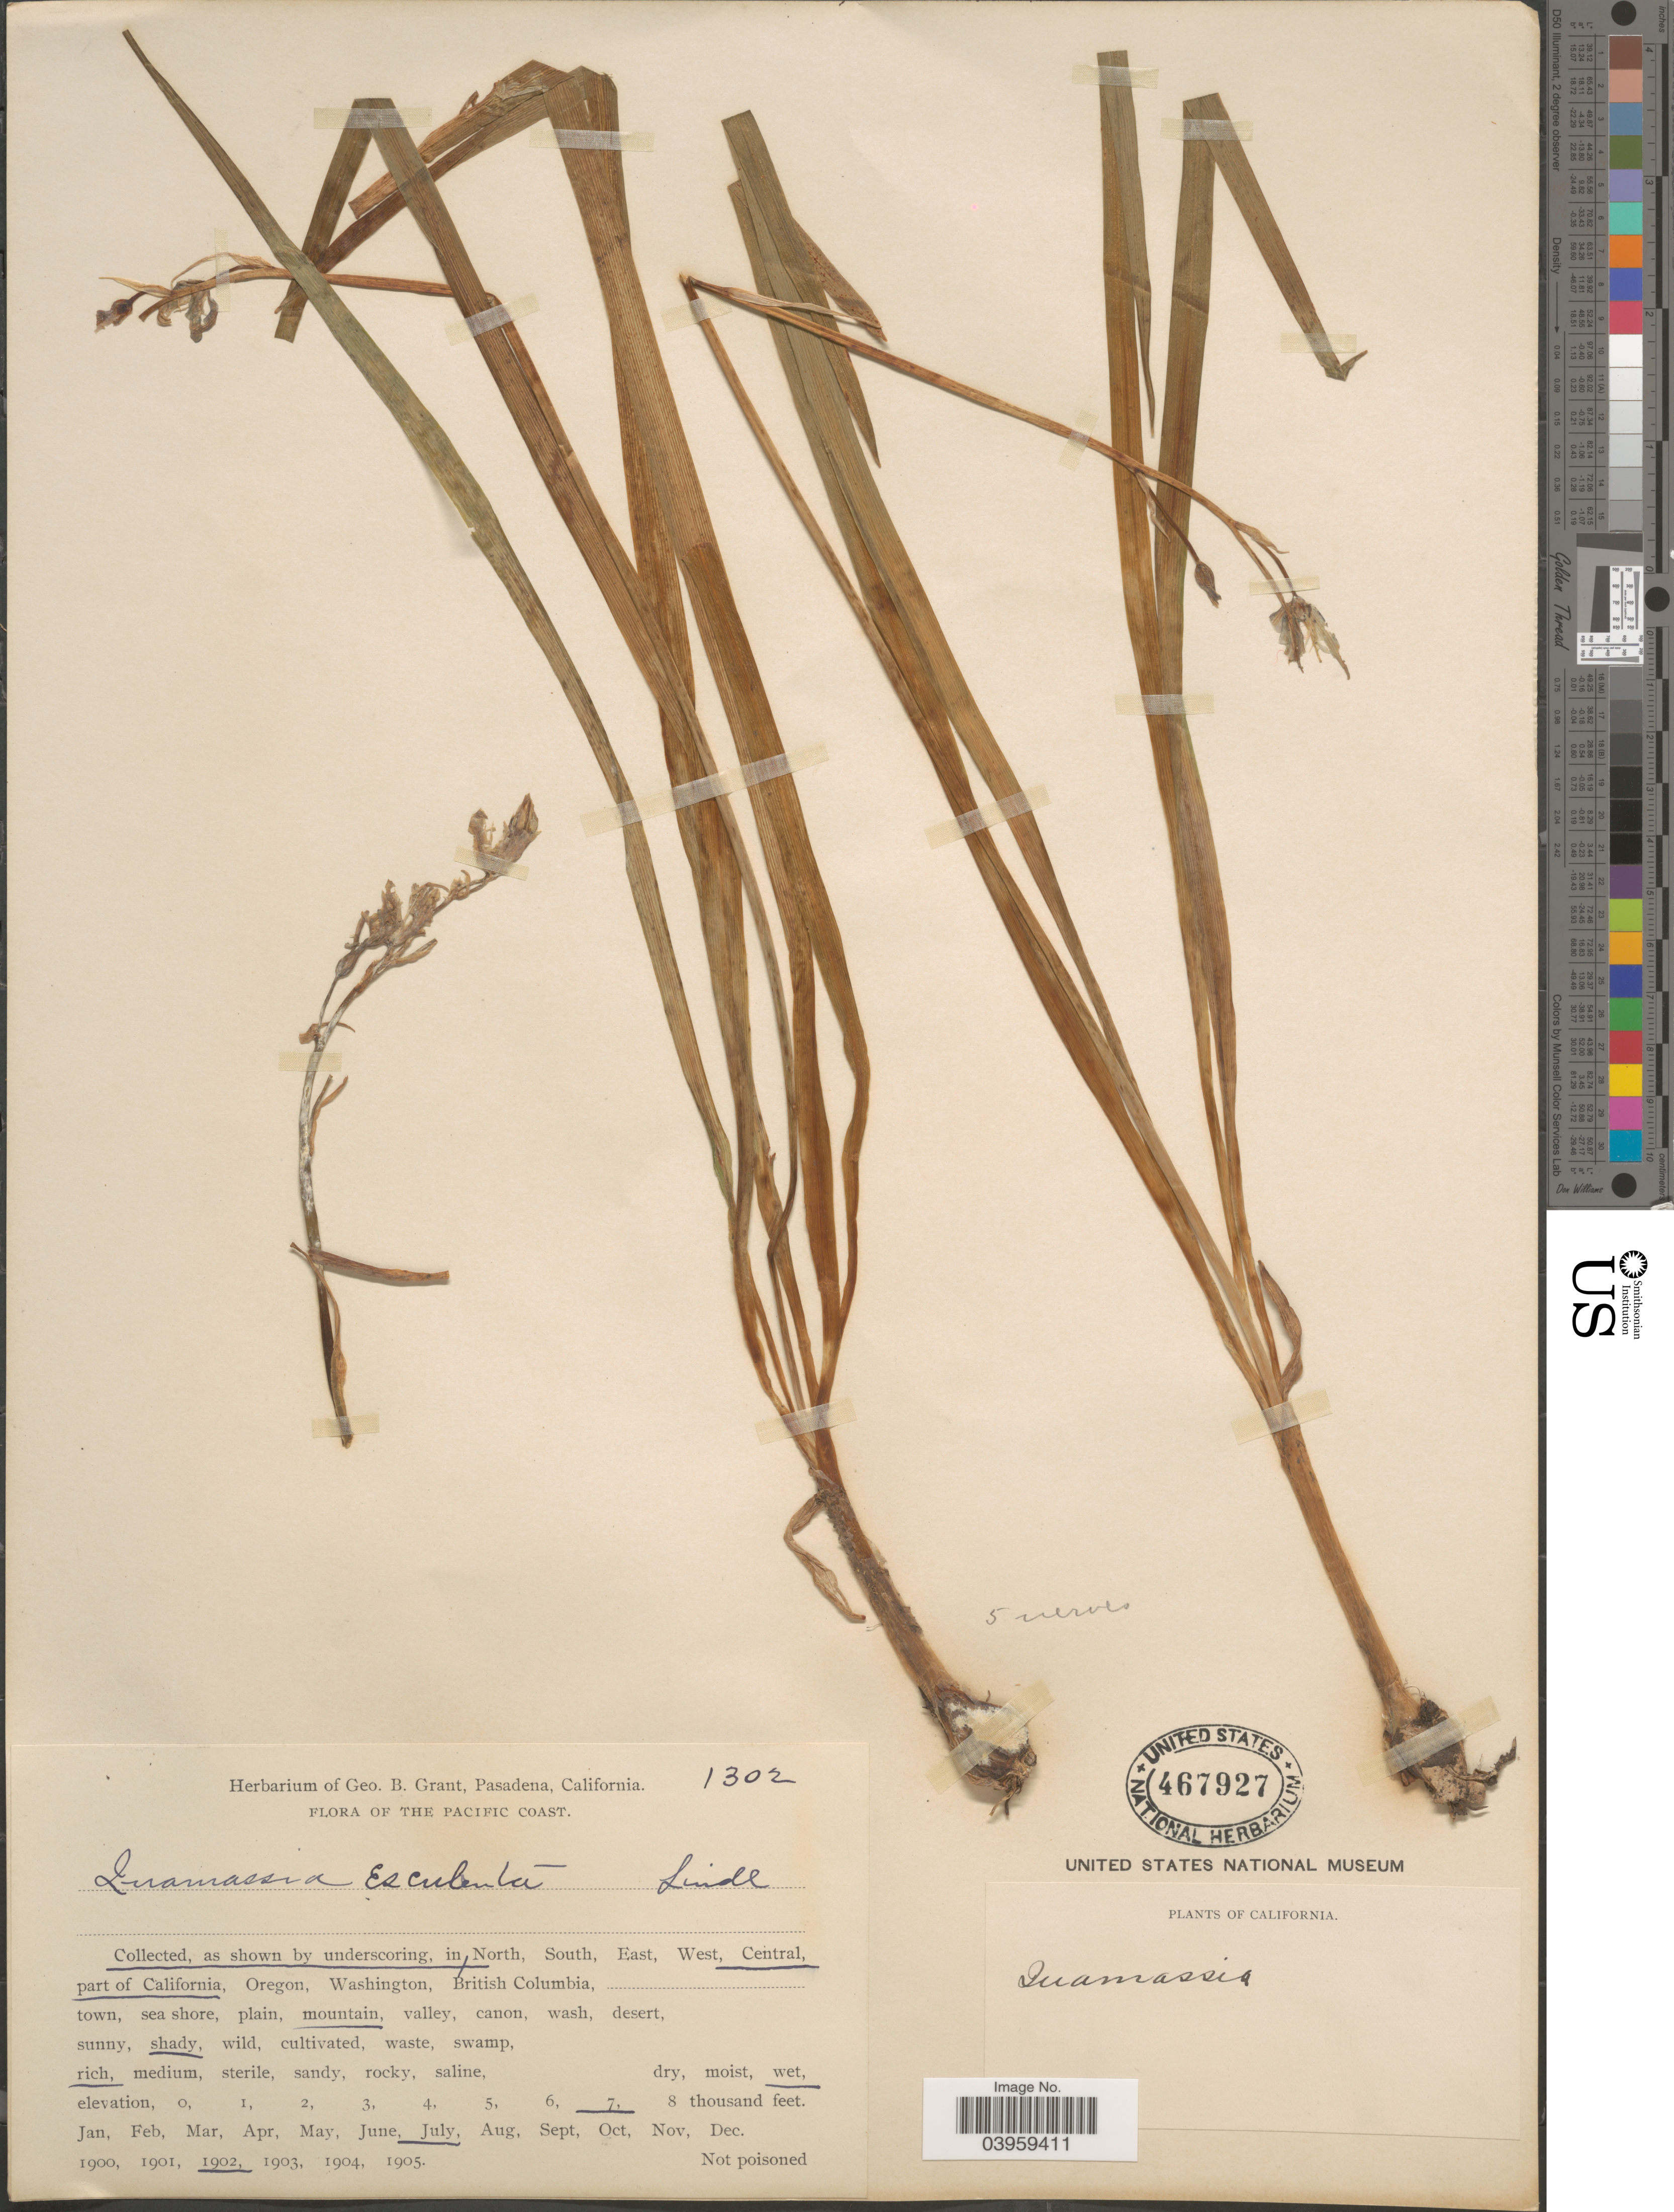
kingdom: Plantae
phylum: Tracheophyta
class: Liliopsida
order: Asparagales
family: Asparagaceae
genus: Camassia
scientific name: Camassia leichtlinii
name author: (Baker) S. Watson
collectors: ex herb. Geo. B. Grant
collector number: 1302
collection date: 1902-07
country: United States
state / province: California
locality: The Pacific Coast. Central, part of California.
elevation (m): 2134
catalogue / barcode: US 467927